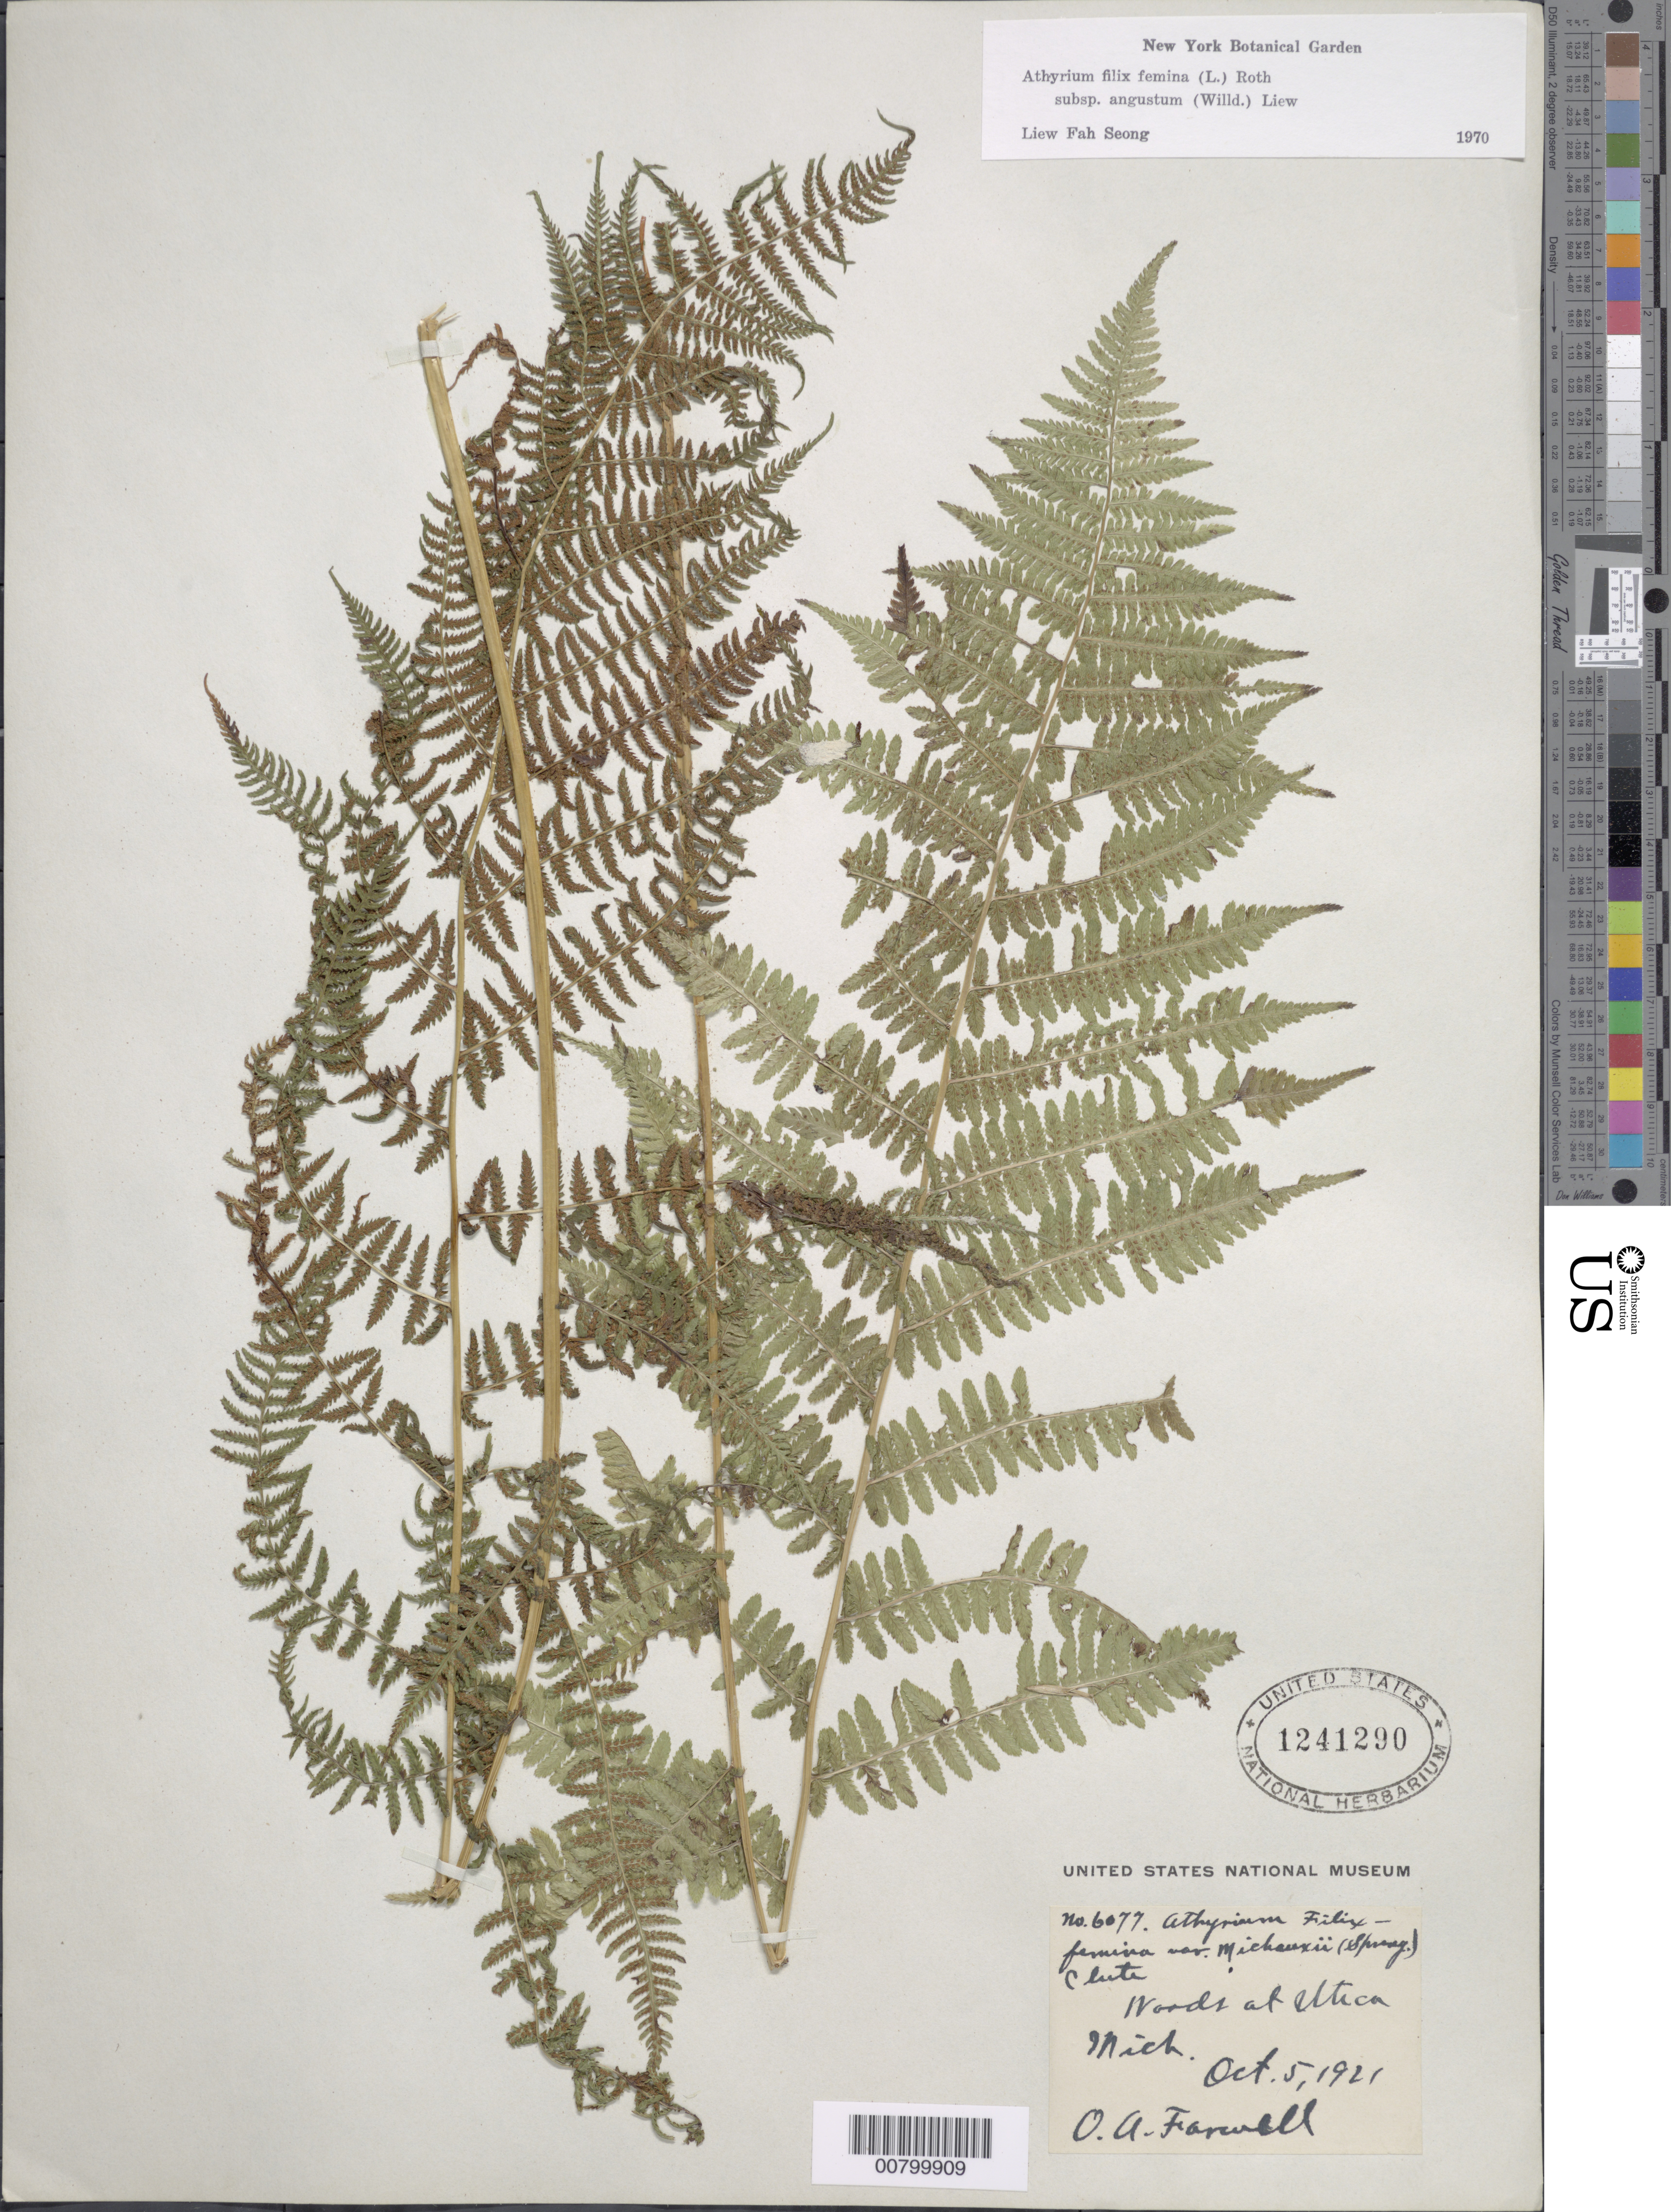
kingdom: Plantae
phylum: Tracheophyta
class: Polypodiopsida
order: Polypodiales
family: Athyriaceae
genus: Athyrium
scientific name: Athyrium filix-femina subsp. angustatum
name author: (Willd.) R.T. Clausen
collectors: O. Farwell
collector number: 6077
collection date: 1921-10-05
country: United States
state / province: Michigan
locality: Woods at Utica, Mich.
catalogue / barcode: US 1241290